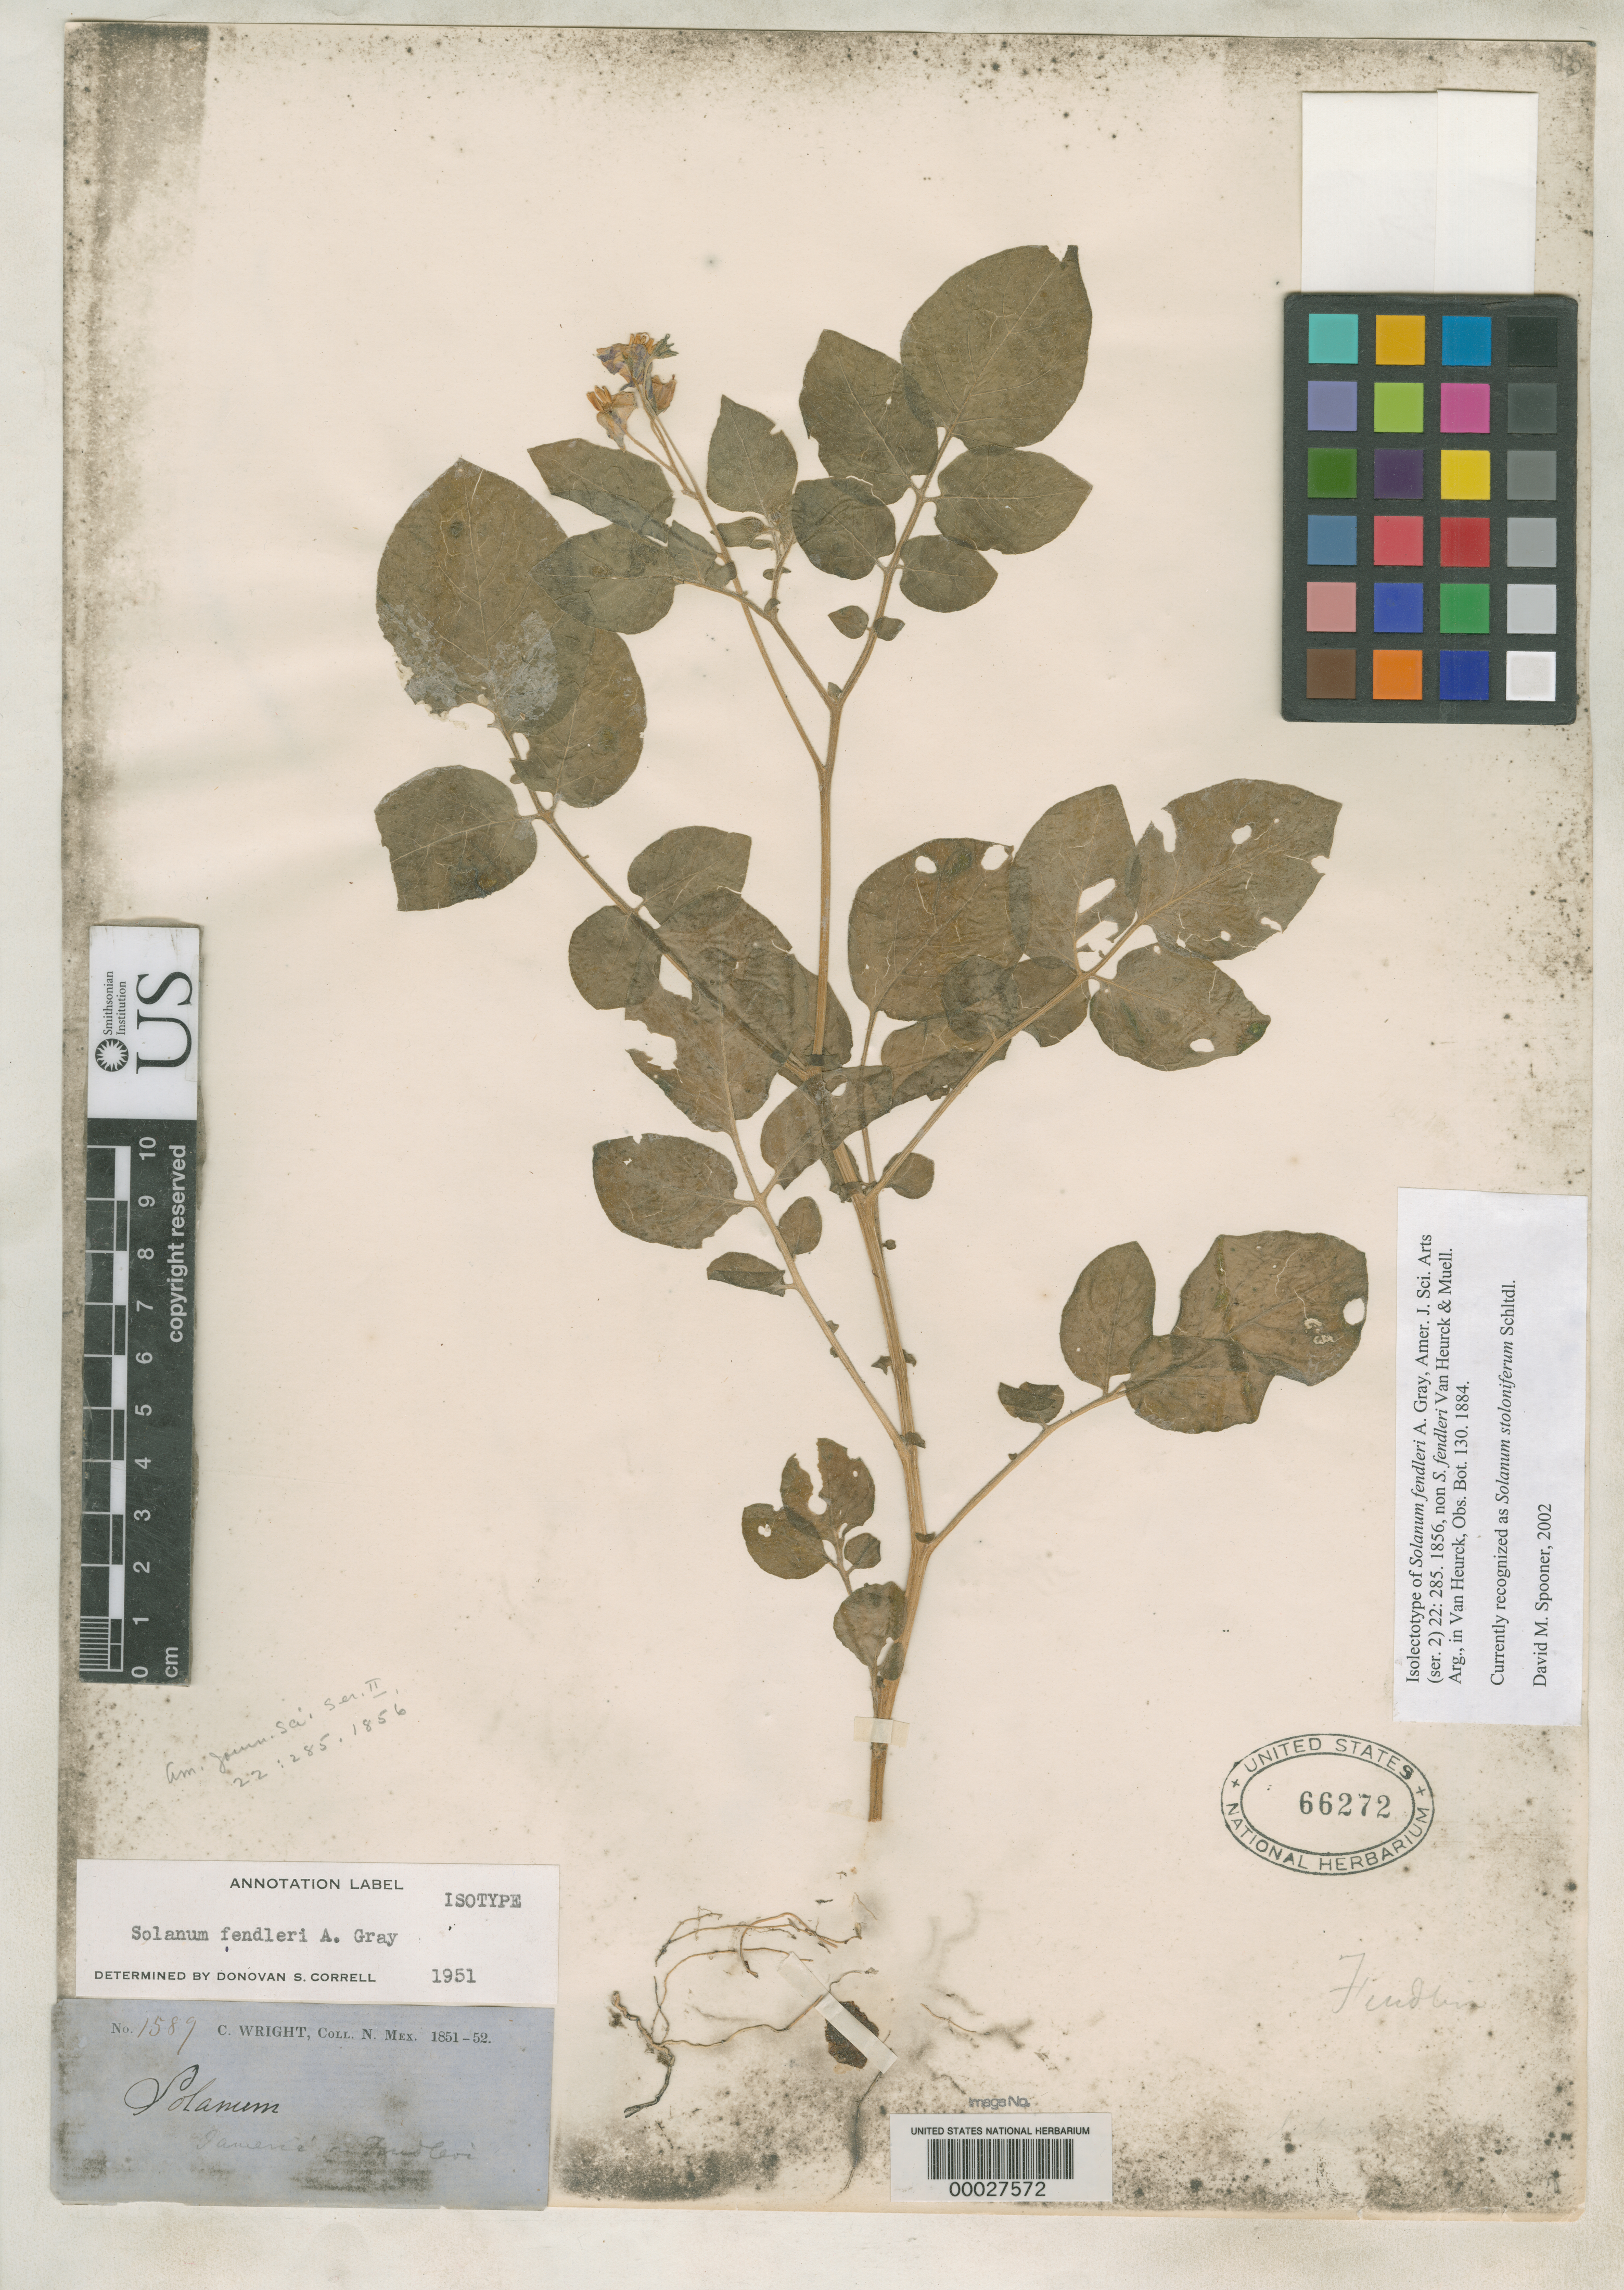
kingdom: Plantae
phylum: Tracheophyta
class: Magnoliopsida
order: Solanales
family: Solanaceae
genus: Solanum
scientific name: Solanum fendleri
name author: A. Gray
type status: Isolectotype; Type Collection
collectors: C. Wright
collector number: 1589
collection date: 1851/1852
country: United States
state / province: New Mexico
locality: "N. Mex." [=northern Mexico or New Mexico? either way possibly referring to present-day Arizona or Texas]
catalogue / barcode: US 66272